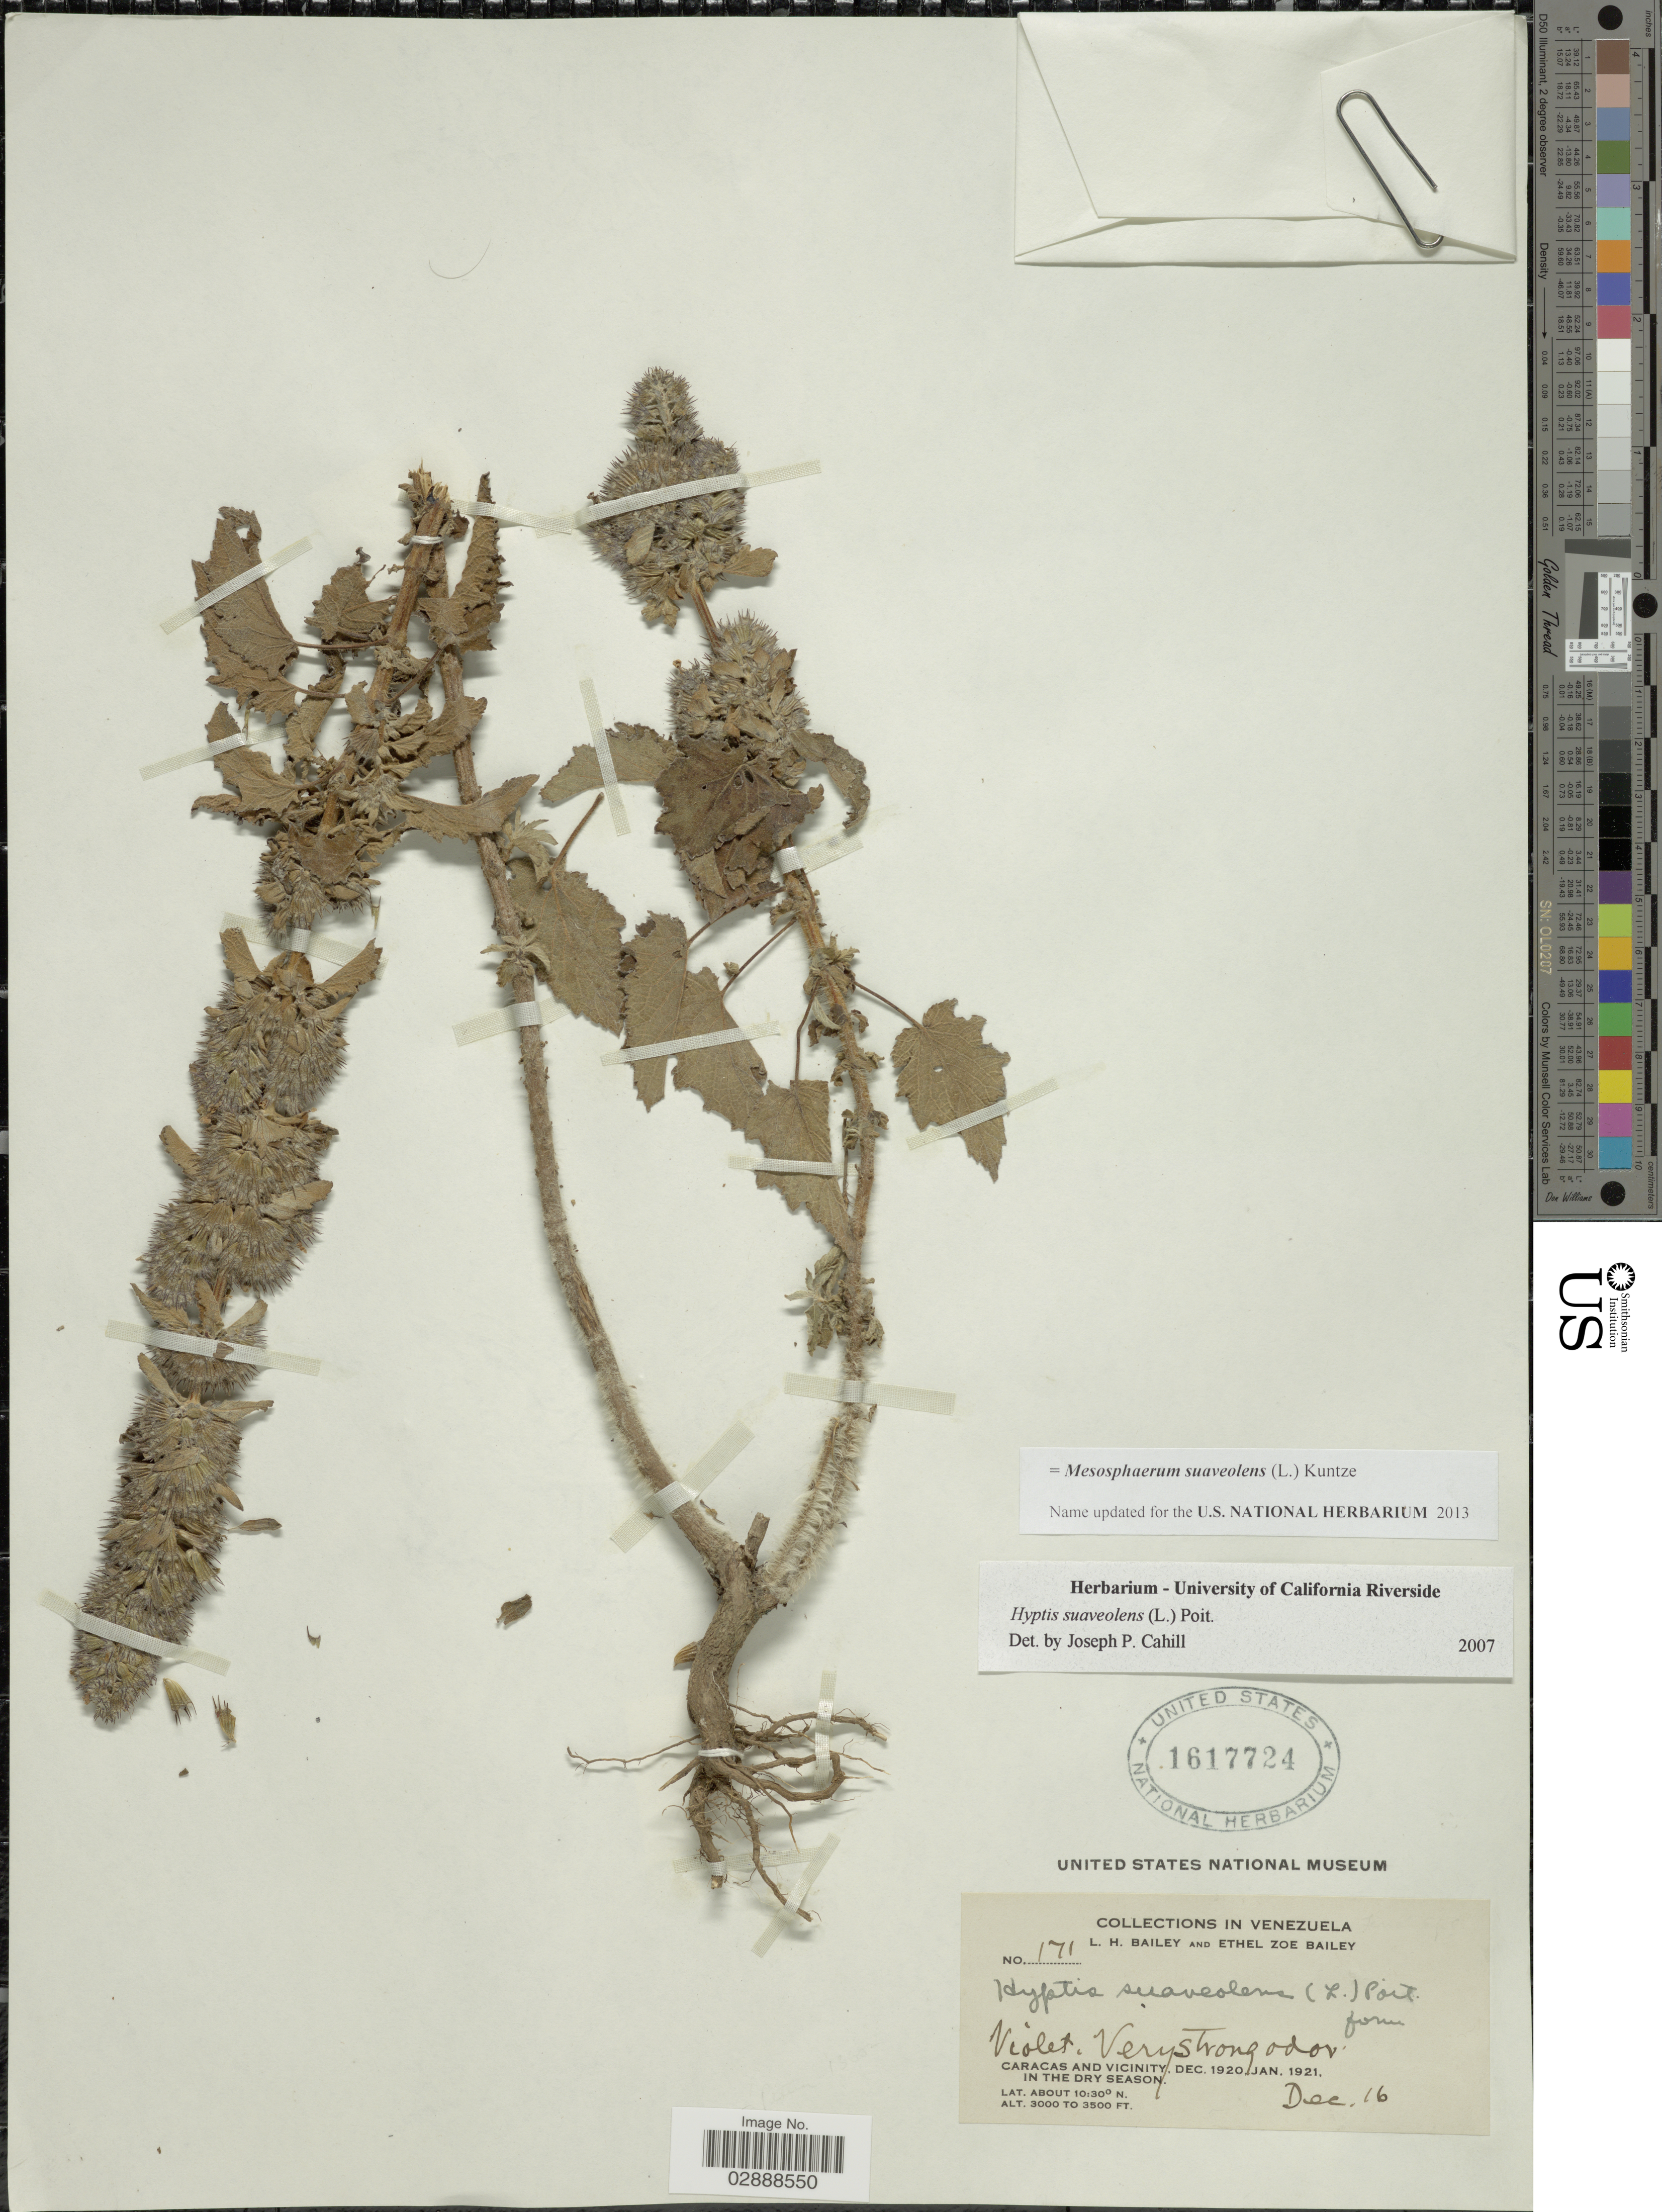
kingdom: Plantae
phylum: Tracheophyta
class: Magnoliopsida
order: Lamiales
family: Lamiaceae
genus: Mesosphaerum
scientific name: Mesosphaerum suaveolens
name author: (L.) Kuntze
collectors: L. H. Bailey & E. Z. Bailey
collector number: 171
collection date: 1920-12-16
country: Venezuela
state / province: Distrito Federal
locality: Caracas and vicinity.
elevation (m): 914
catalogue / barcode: US 1617724